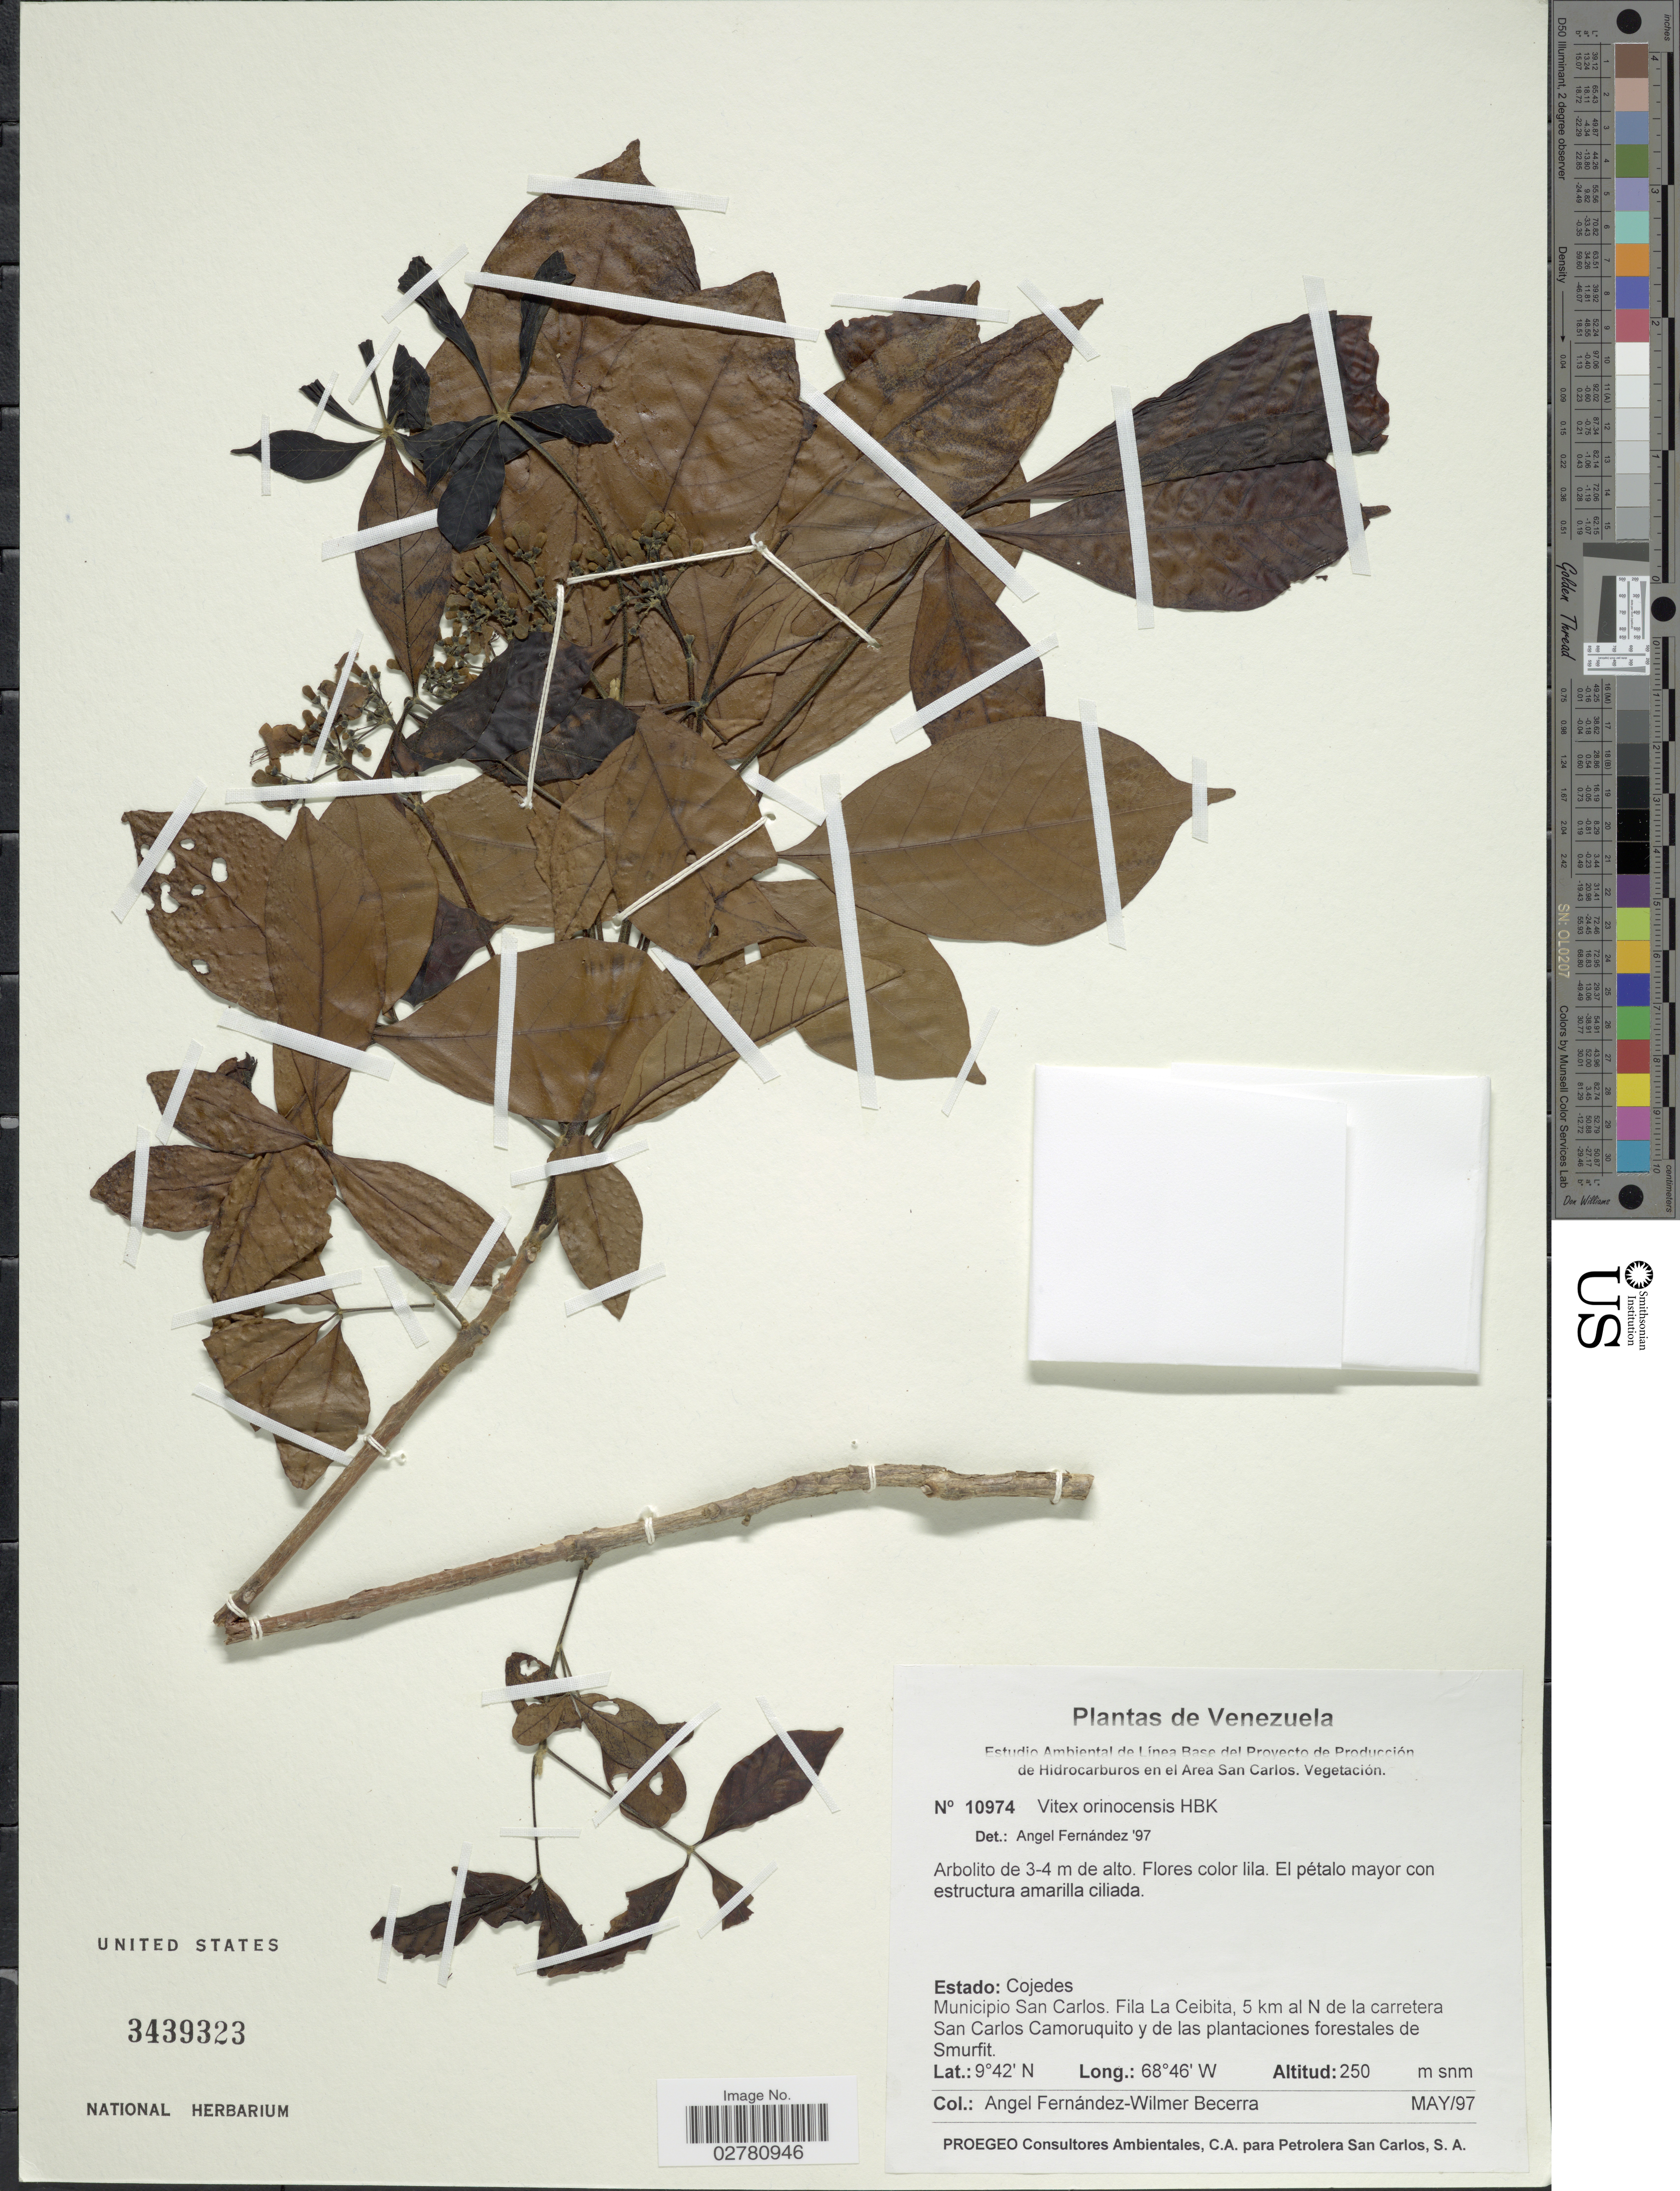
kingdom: Plantae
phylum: Tracheophyta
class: Magnoliopsida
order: Lamiales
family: Lamiaceae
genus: Vitex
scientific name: Vitex orinocensis var. multiflora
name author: (Miq.) Huber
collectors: Á. Fernández & W. Becerra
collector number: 10974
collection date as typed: Transcribed d/m/y: /5/97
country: Venezuela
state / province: Cojedes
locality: Estado: Cojedes. Municipio San Carlos. Fila La Ceibita, 5 km al N de la carretera San Carlos Camoruquito y de las plantaciones forestales de Smurfit.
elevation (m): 250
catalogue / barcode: US 3439323